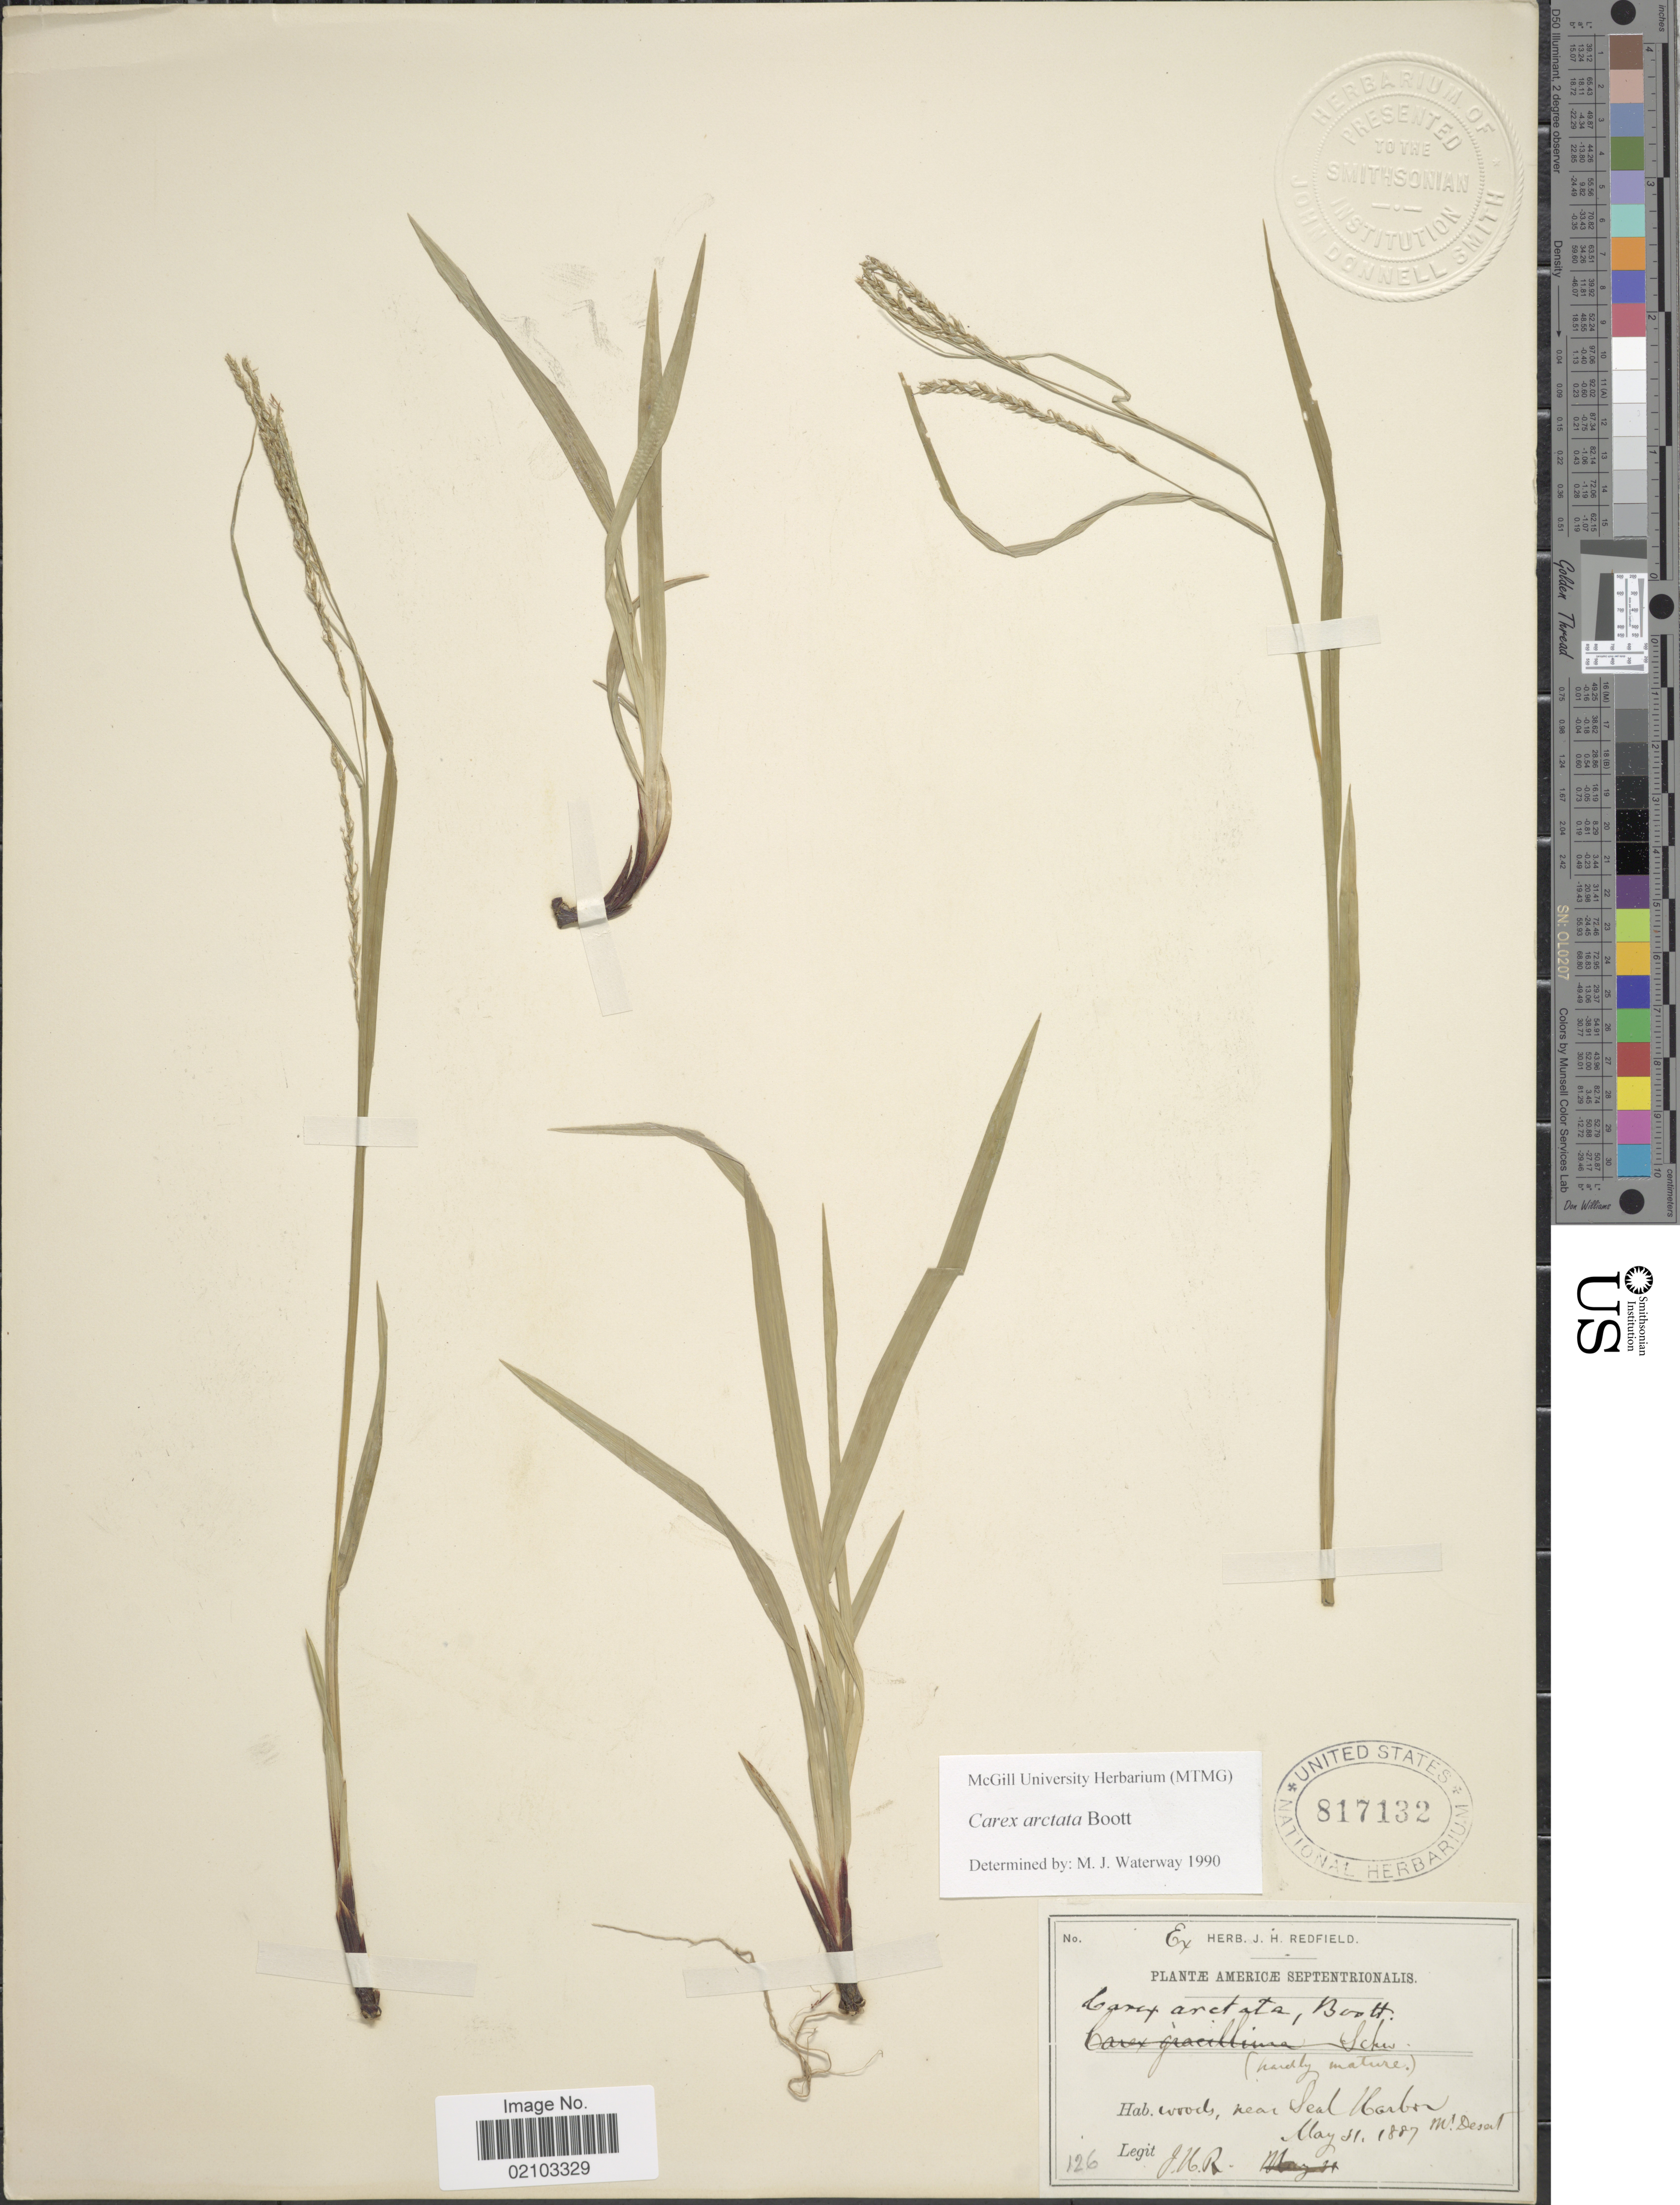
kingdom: Plantae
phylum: Tracheophyta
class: Liliopsida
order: Poales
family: Cyperaceae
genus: Carex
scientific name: Carex arctata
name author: Boott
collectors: J. Redfield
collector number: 126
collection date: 1887-05-11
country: United States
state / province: Maine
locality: Woods, near Seal Harbor, Mt. Desert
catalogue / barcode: US 817132